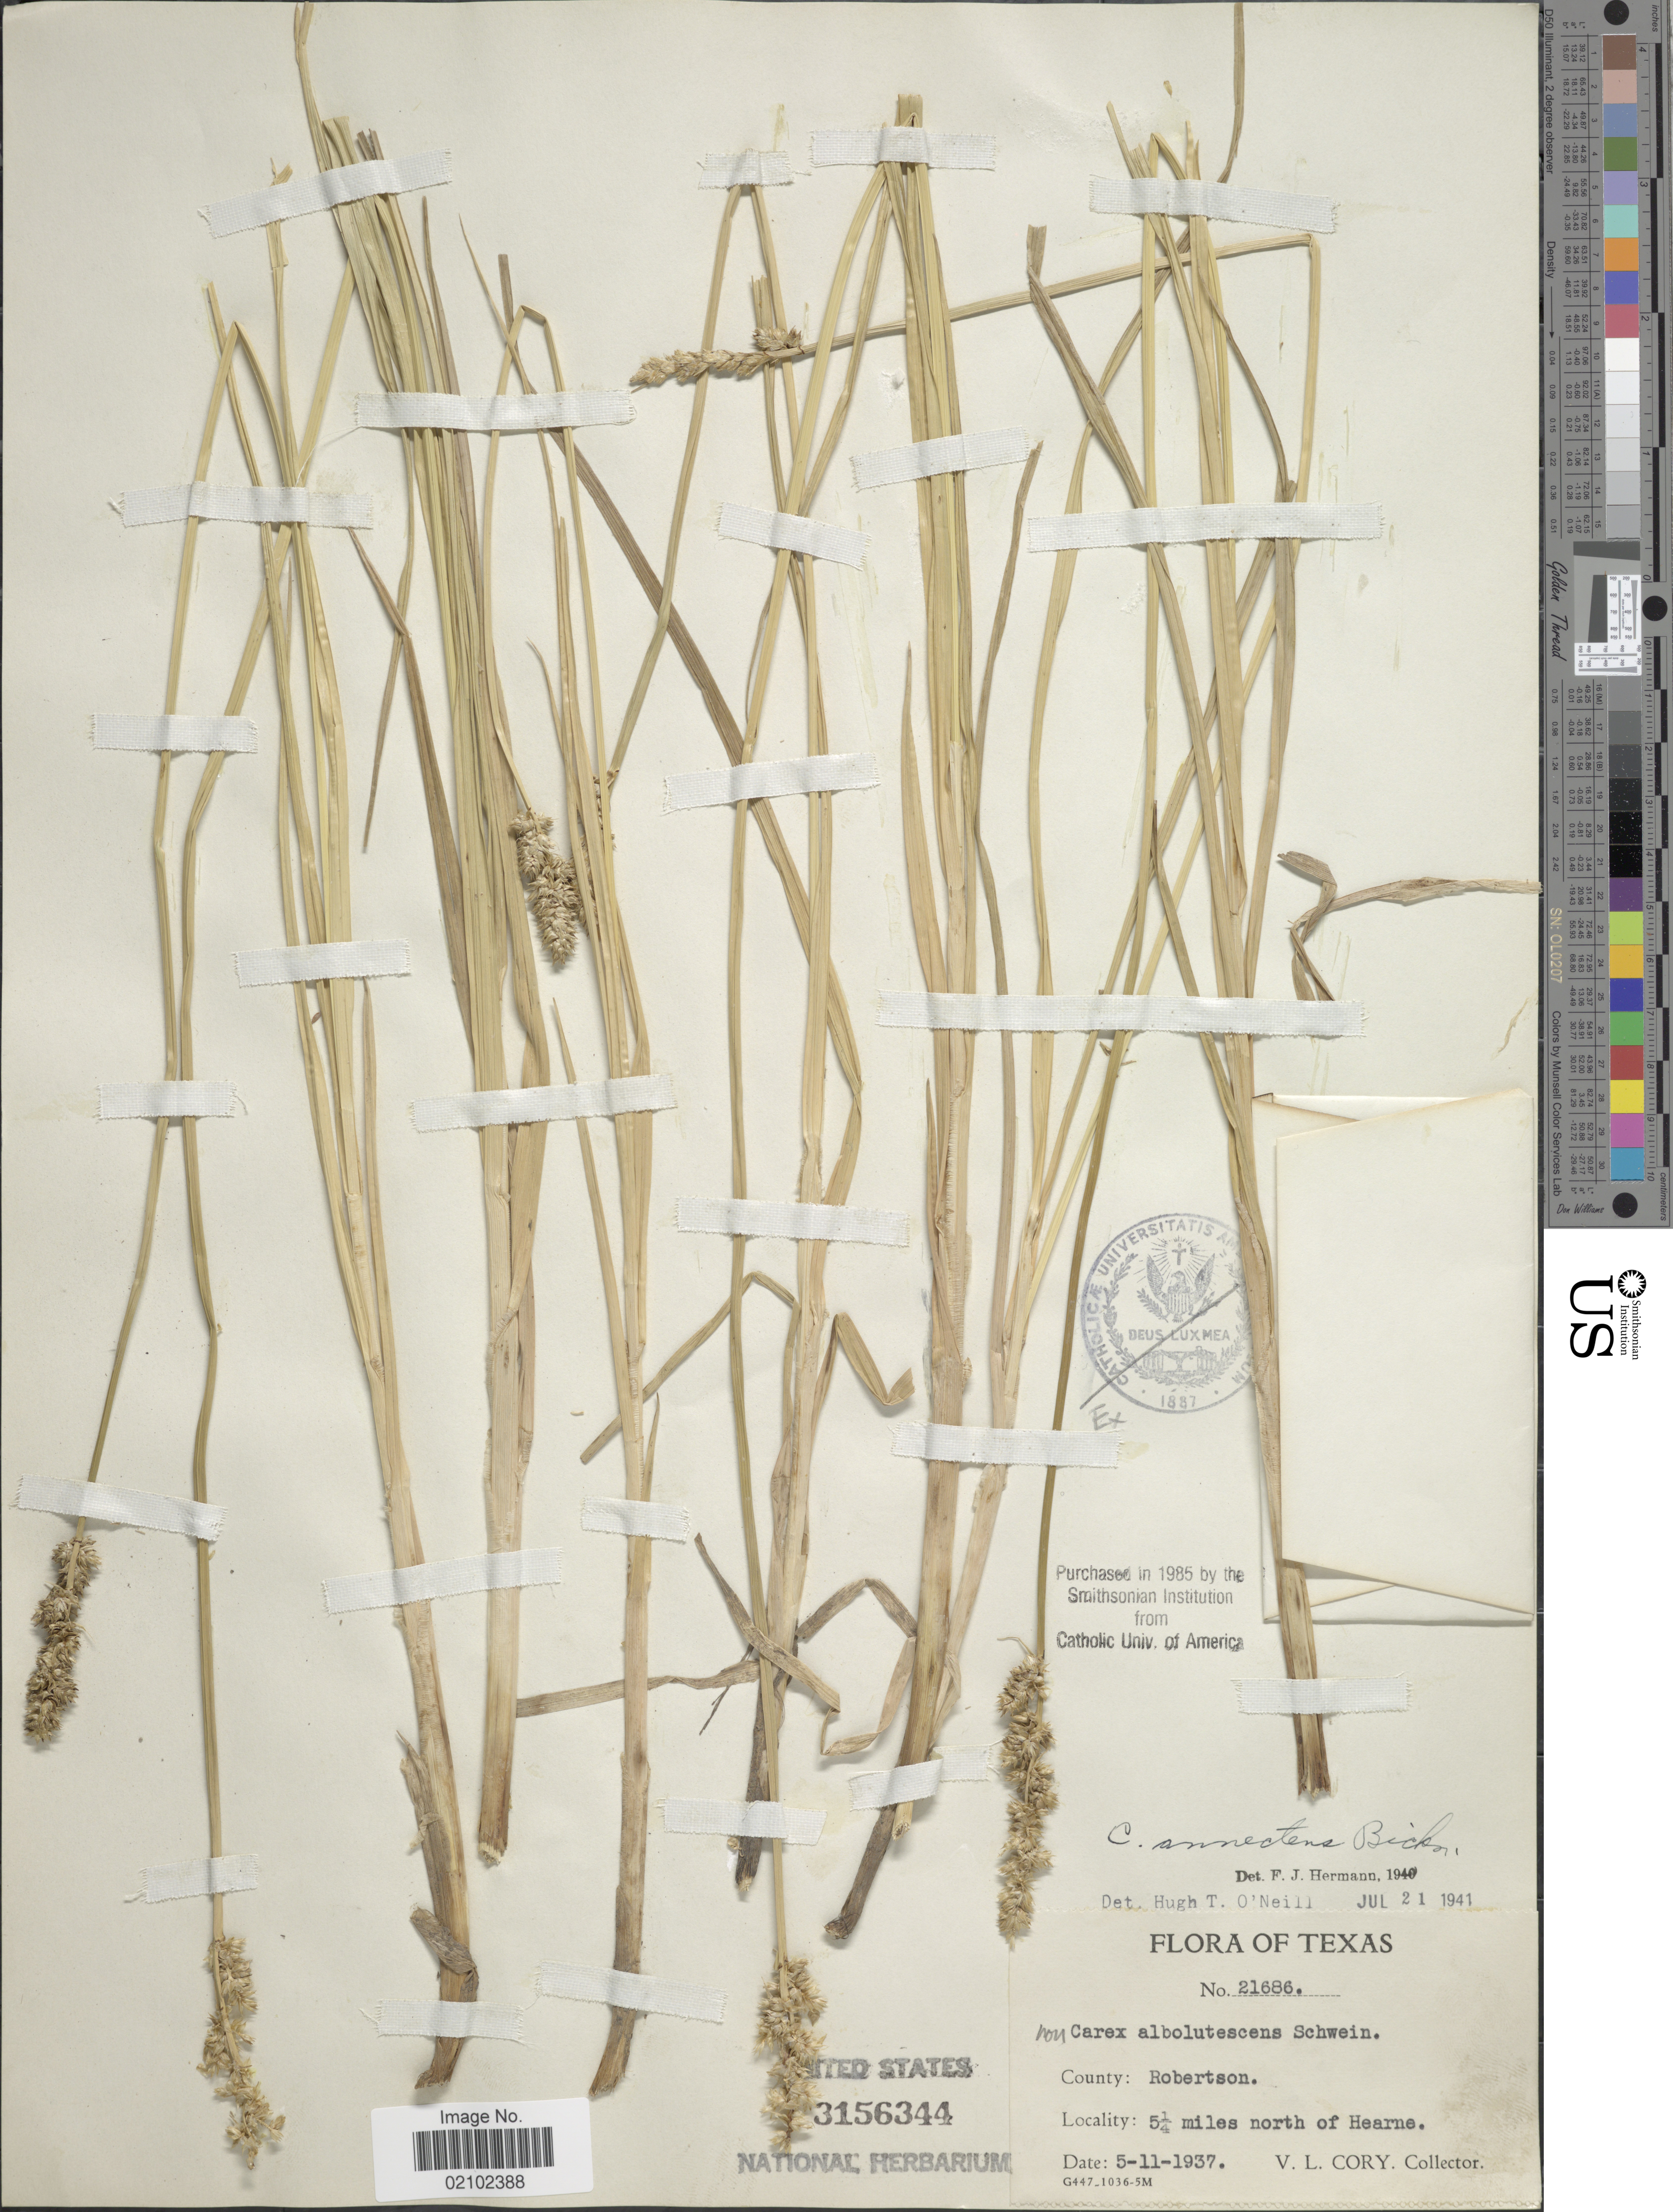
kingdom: Plantae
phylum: Tracheophyta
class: Liliopsida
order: Poales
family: Cyperaceae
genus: Carex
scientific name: Carex annectens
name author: (E.P. Bicknell) E.P. Bicknell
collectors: V. Cory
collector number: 21686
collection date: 1937-05-11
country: United States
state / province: Texas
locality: County: Robertson. 5 1/4 miles north of Hearne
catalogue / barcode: US 3156344